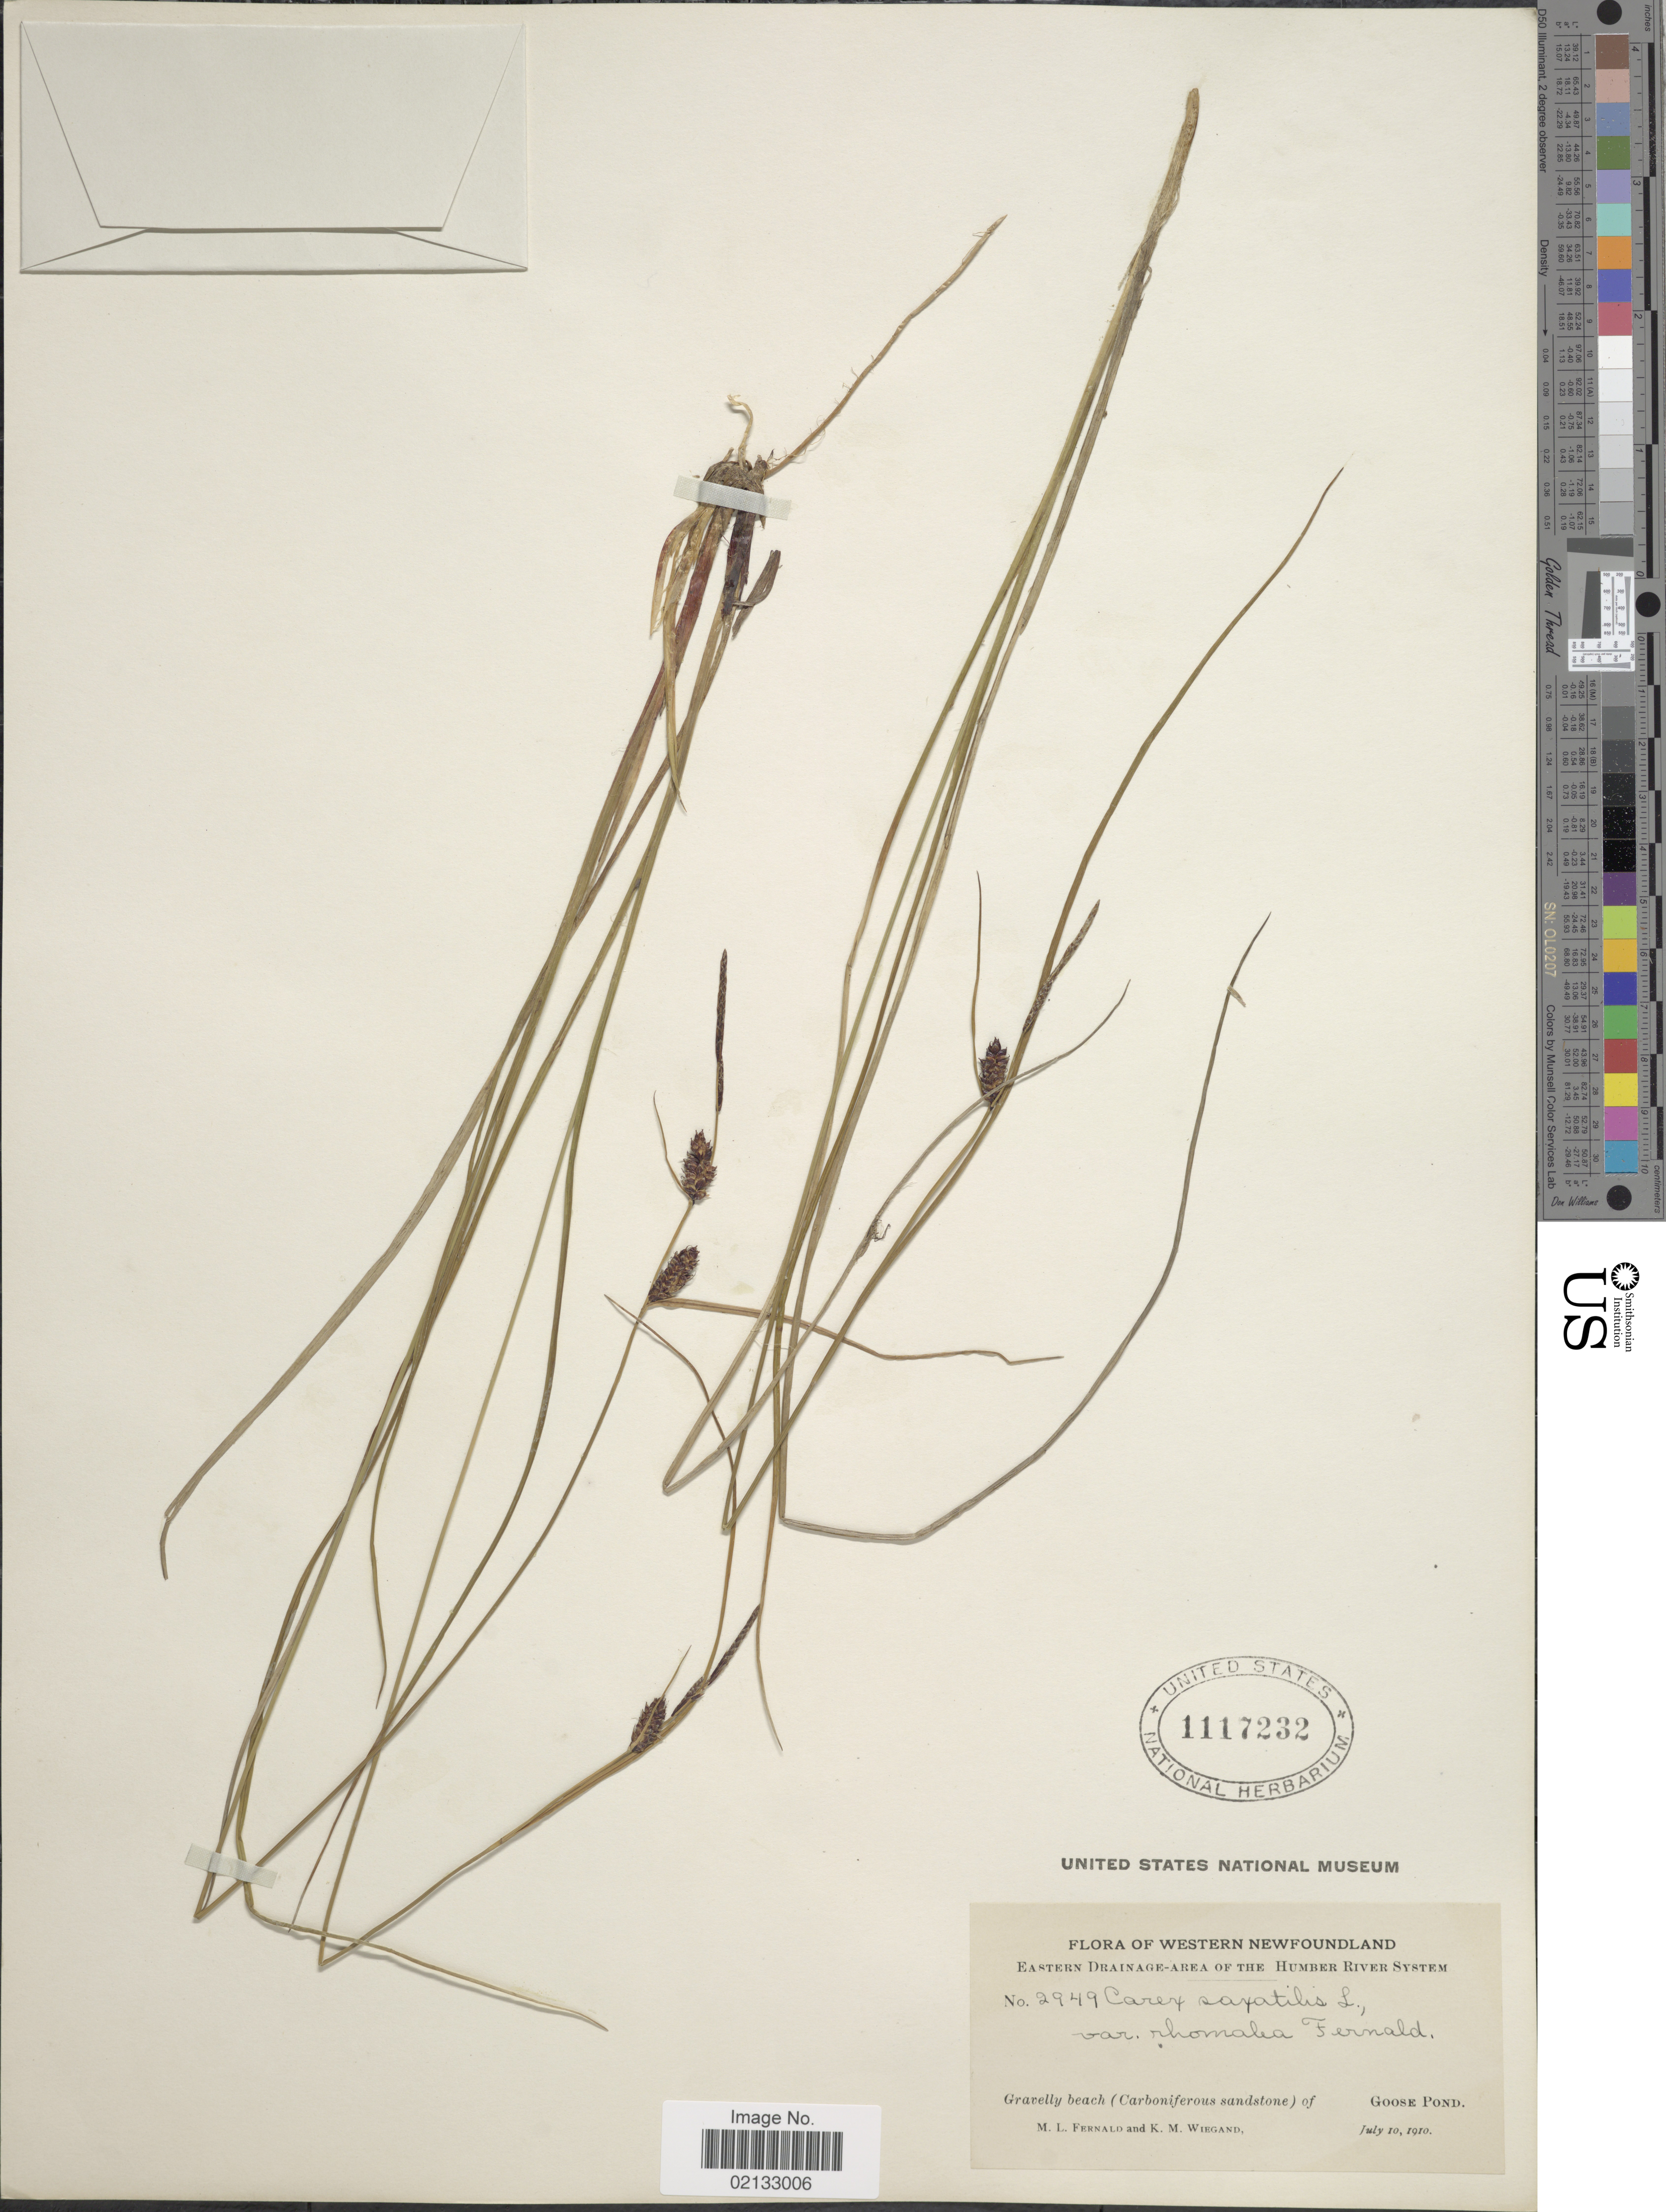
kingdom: Plantae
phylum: Tracheophyta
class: Liliopsida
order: Poales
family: Cyperaceae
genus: Carex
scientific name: Carex saxatilis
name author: L.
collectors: M. L. Fernald & K. M. Wiegand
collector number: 2949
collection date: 1910-07-10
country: Canada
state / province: Newfoundland and Labrador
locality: Western Newfoundland. Eastern Drainage-Area of the Humber River Sysytem. Gravelly beach ( Carboniferous sandstone) of Goose Pond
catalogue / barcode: US 1117232